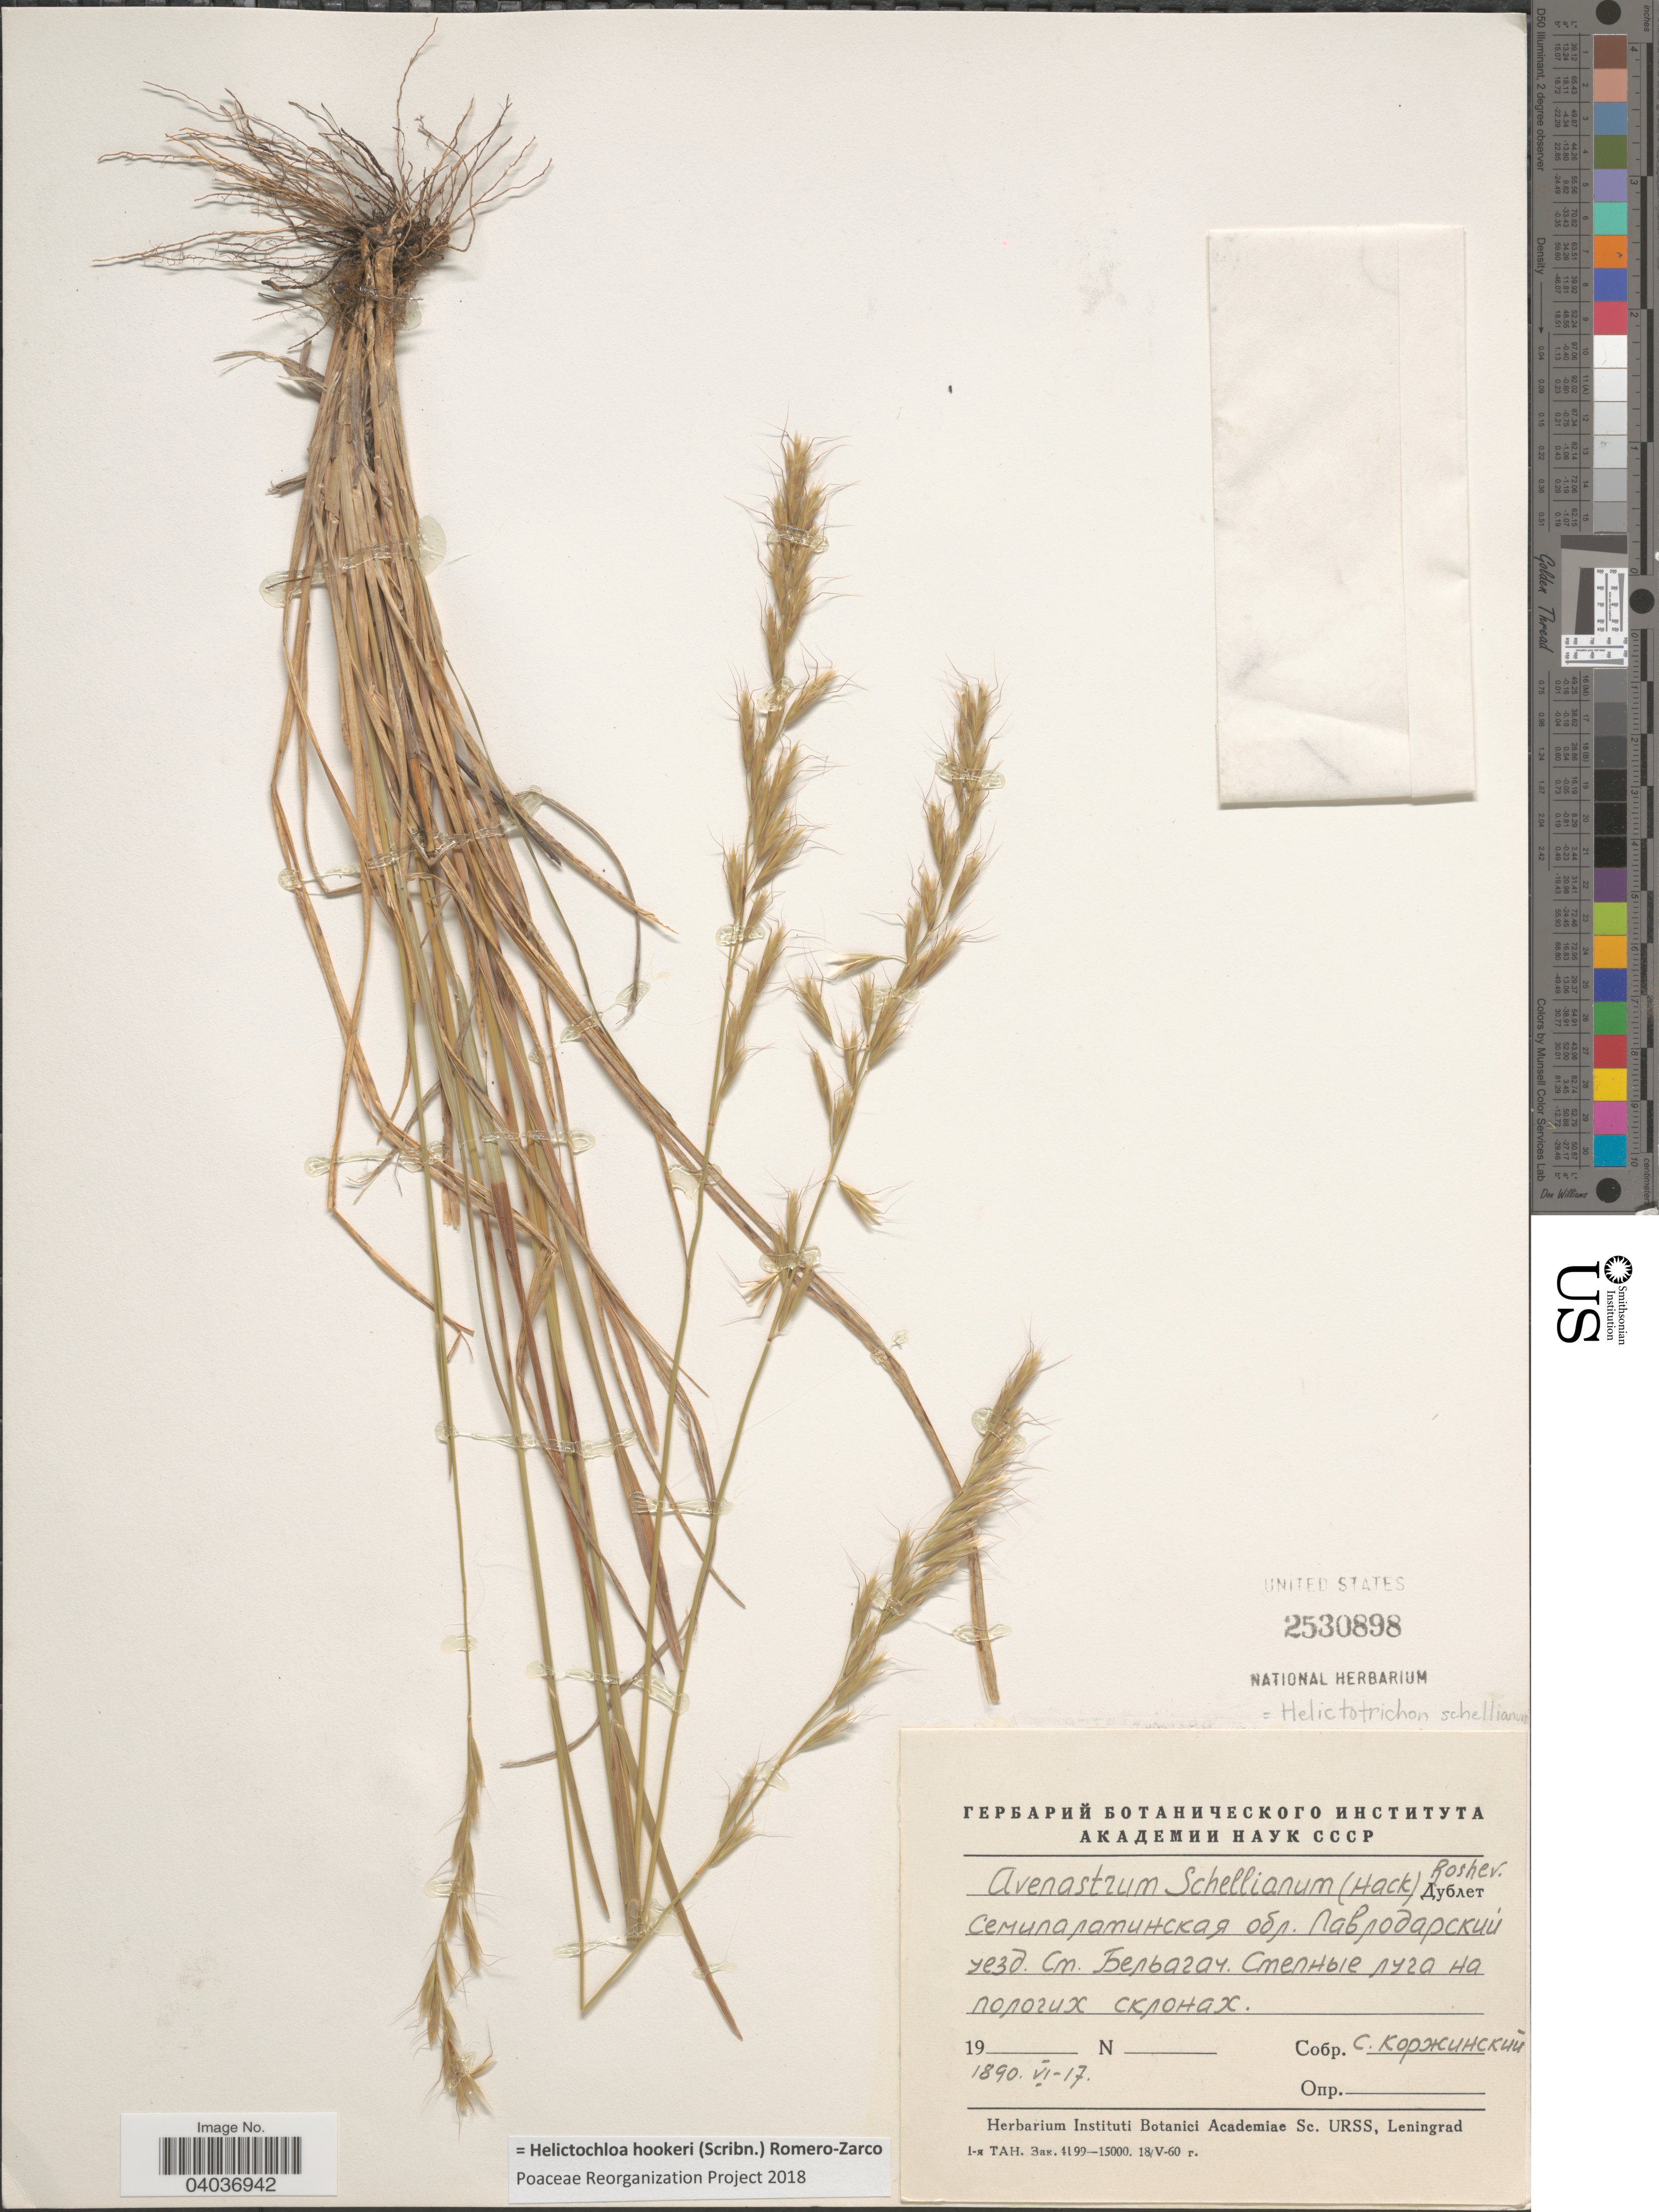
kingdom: Plantae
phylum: Tracheophyta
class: Liliopsida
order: Poales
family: Poaceae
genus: Helictochloa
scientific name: Helictochloa hookeri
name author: (Scribn.) Romero Zarco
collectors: S. Korzhinskiy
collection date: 1890-06-17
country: Kazakhstan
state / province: East Kazakhstan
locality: Belaghash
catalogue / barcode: US 2530898